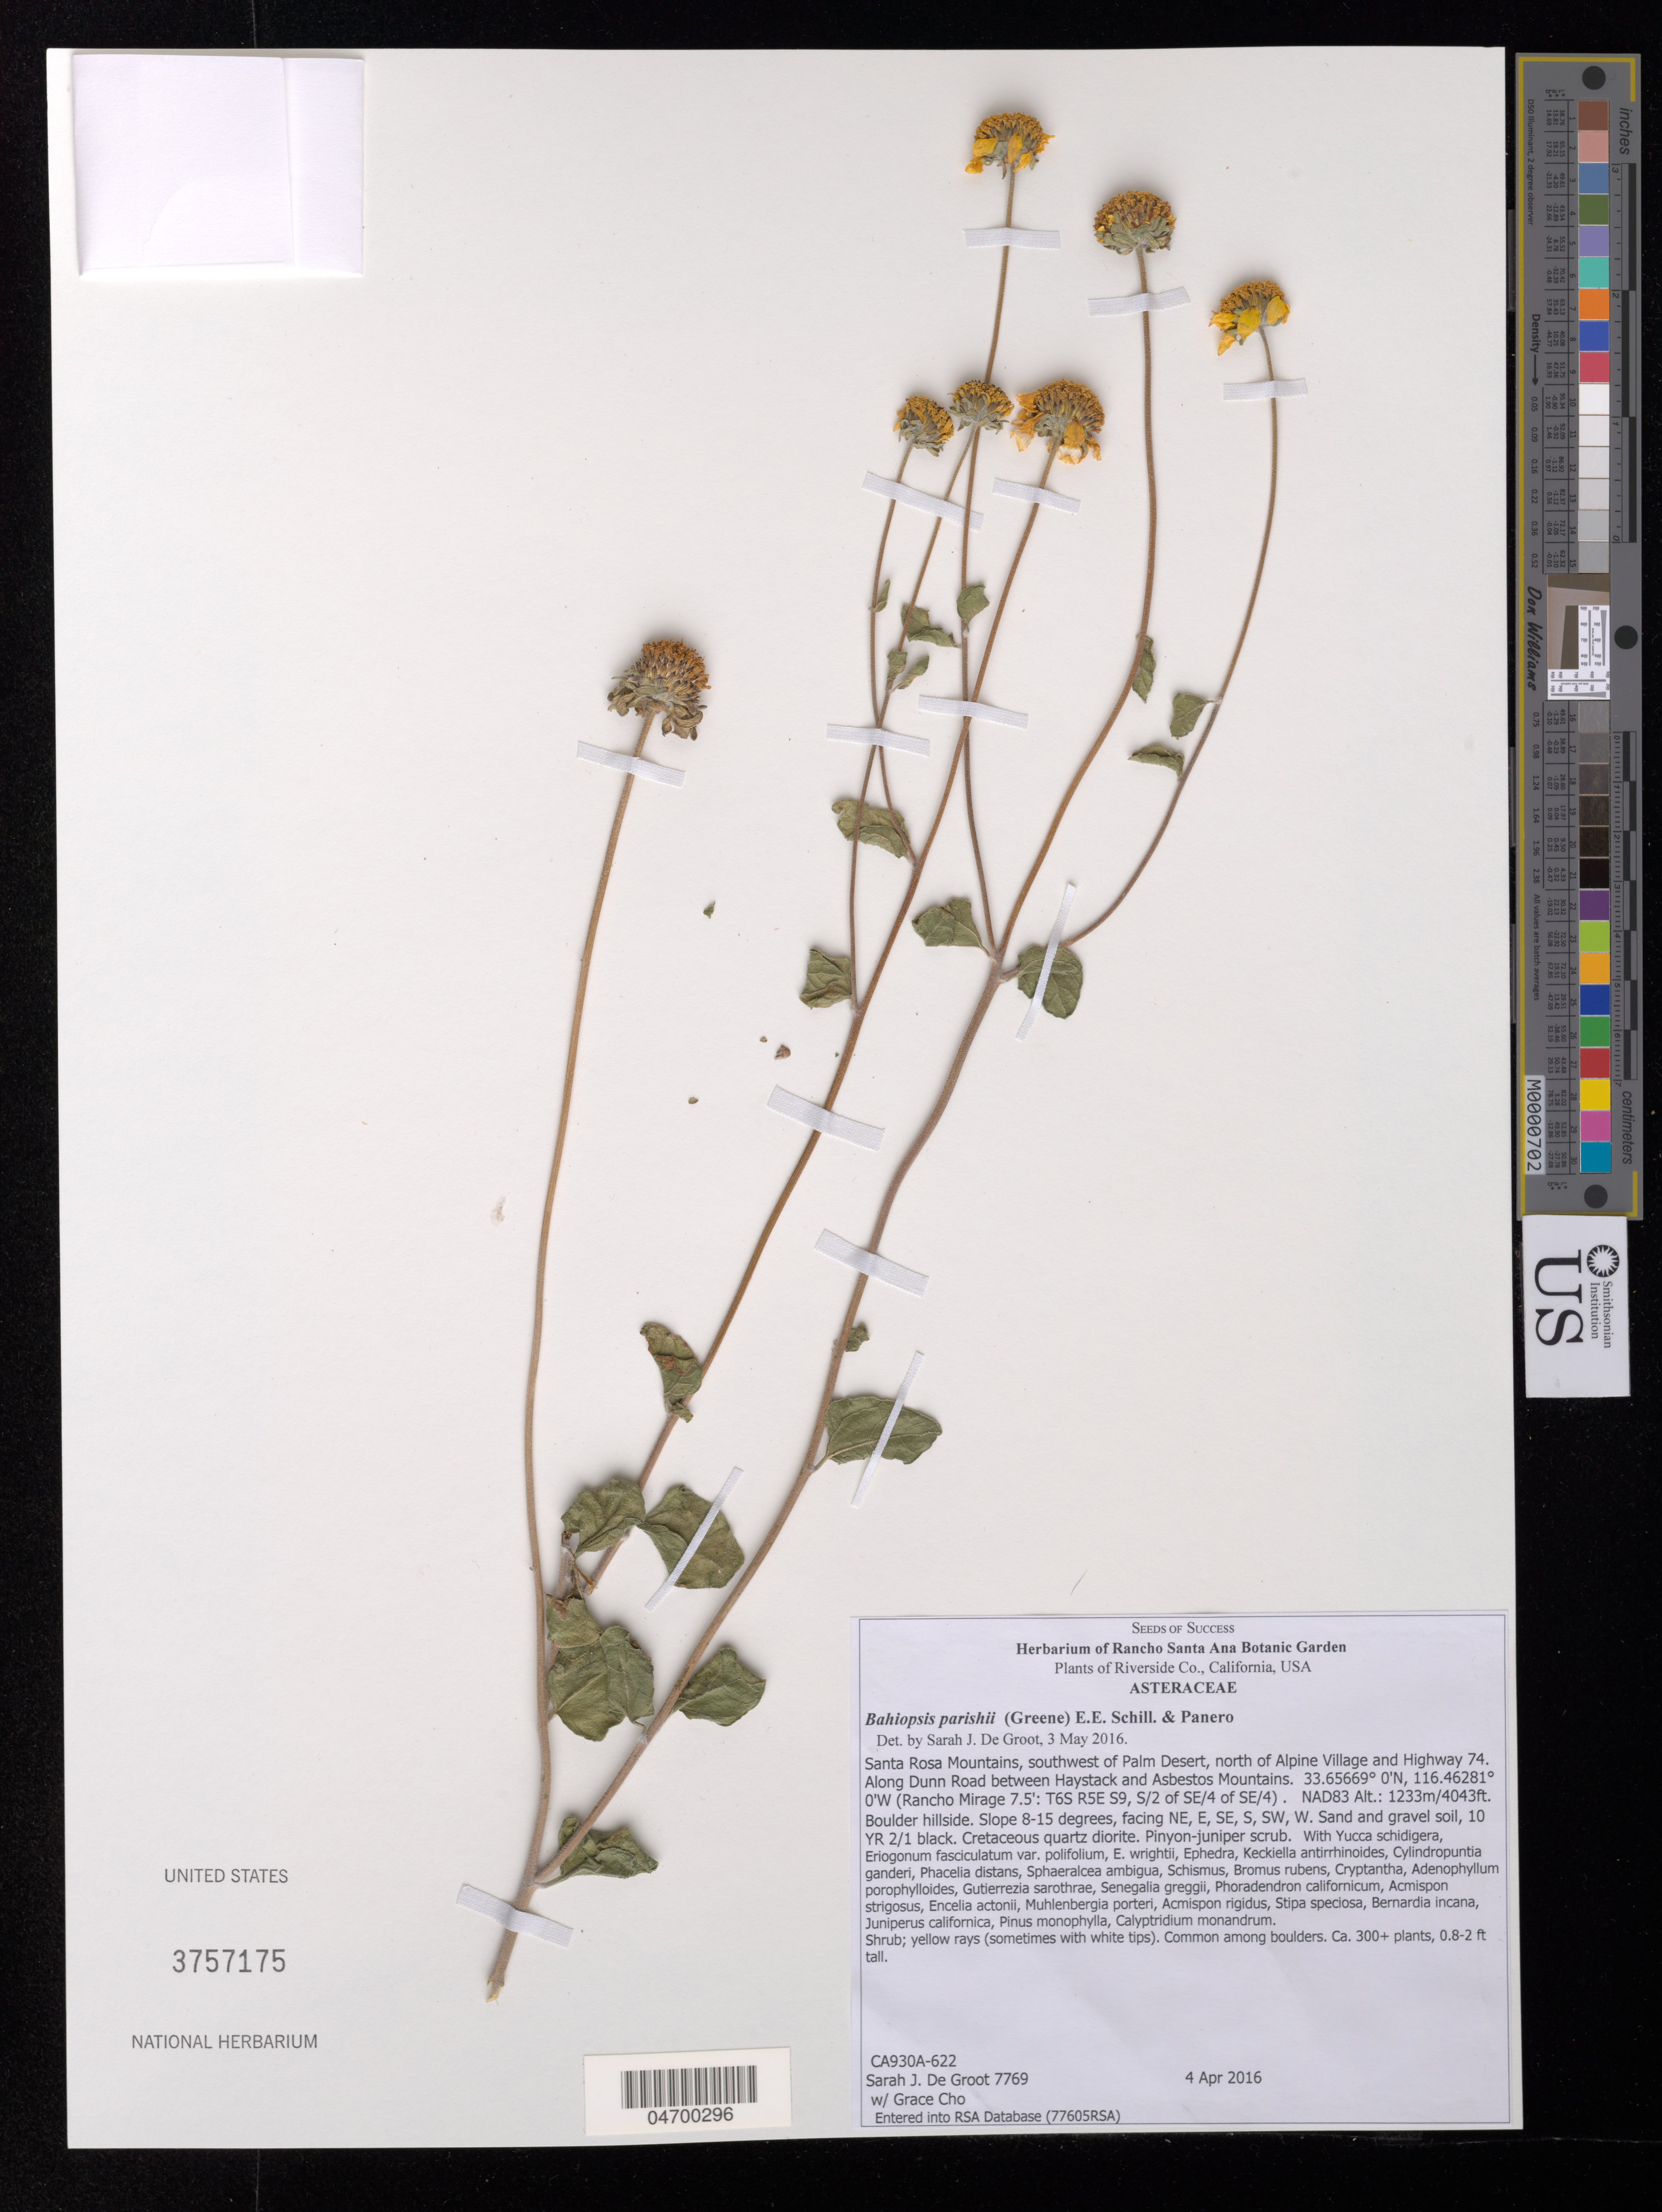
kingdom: Plantae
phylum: Tracheophyta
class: Magnoliopsida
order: Asterales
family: Asteraceae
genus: Bahiopsis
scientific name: Bahiopsis parishii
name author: (S.W. Greene) E.E. Schill. & Panero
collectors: S. De Groot & G. Y. Cho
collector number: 7769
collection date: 2016-04-04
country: United States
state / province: California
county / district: Riverside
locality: Riverside Co. Santa Rosa Mountains, southwest of Palm Desert, north of Alpine Village and Highway 74. Along Dunn Road between Haystack and Asbestos Mountains. Boulder hillside. ( Rancho Mirage 7.5': T6S R5E S9, S/2 of SE/4 of SE/4).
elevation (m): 1233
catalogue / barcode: US 3757175